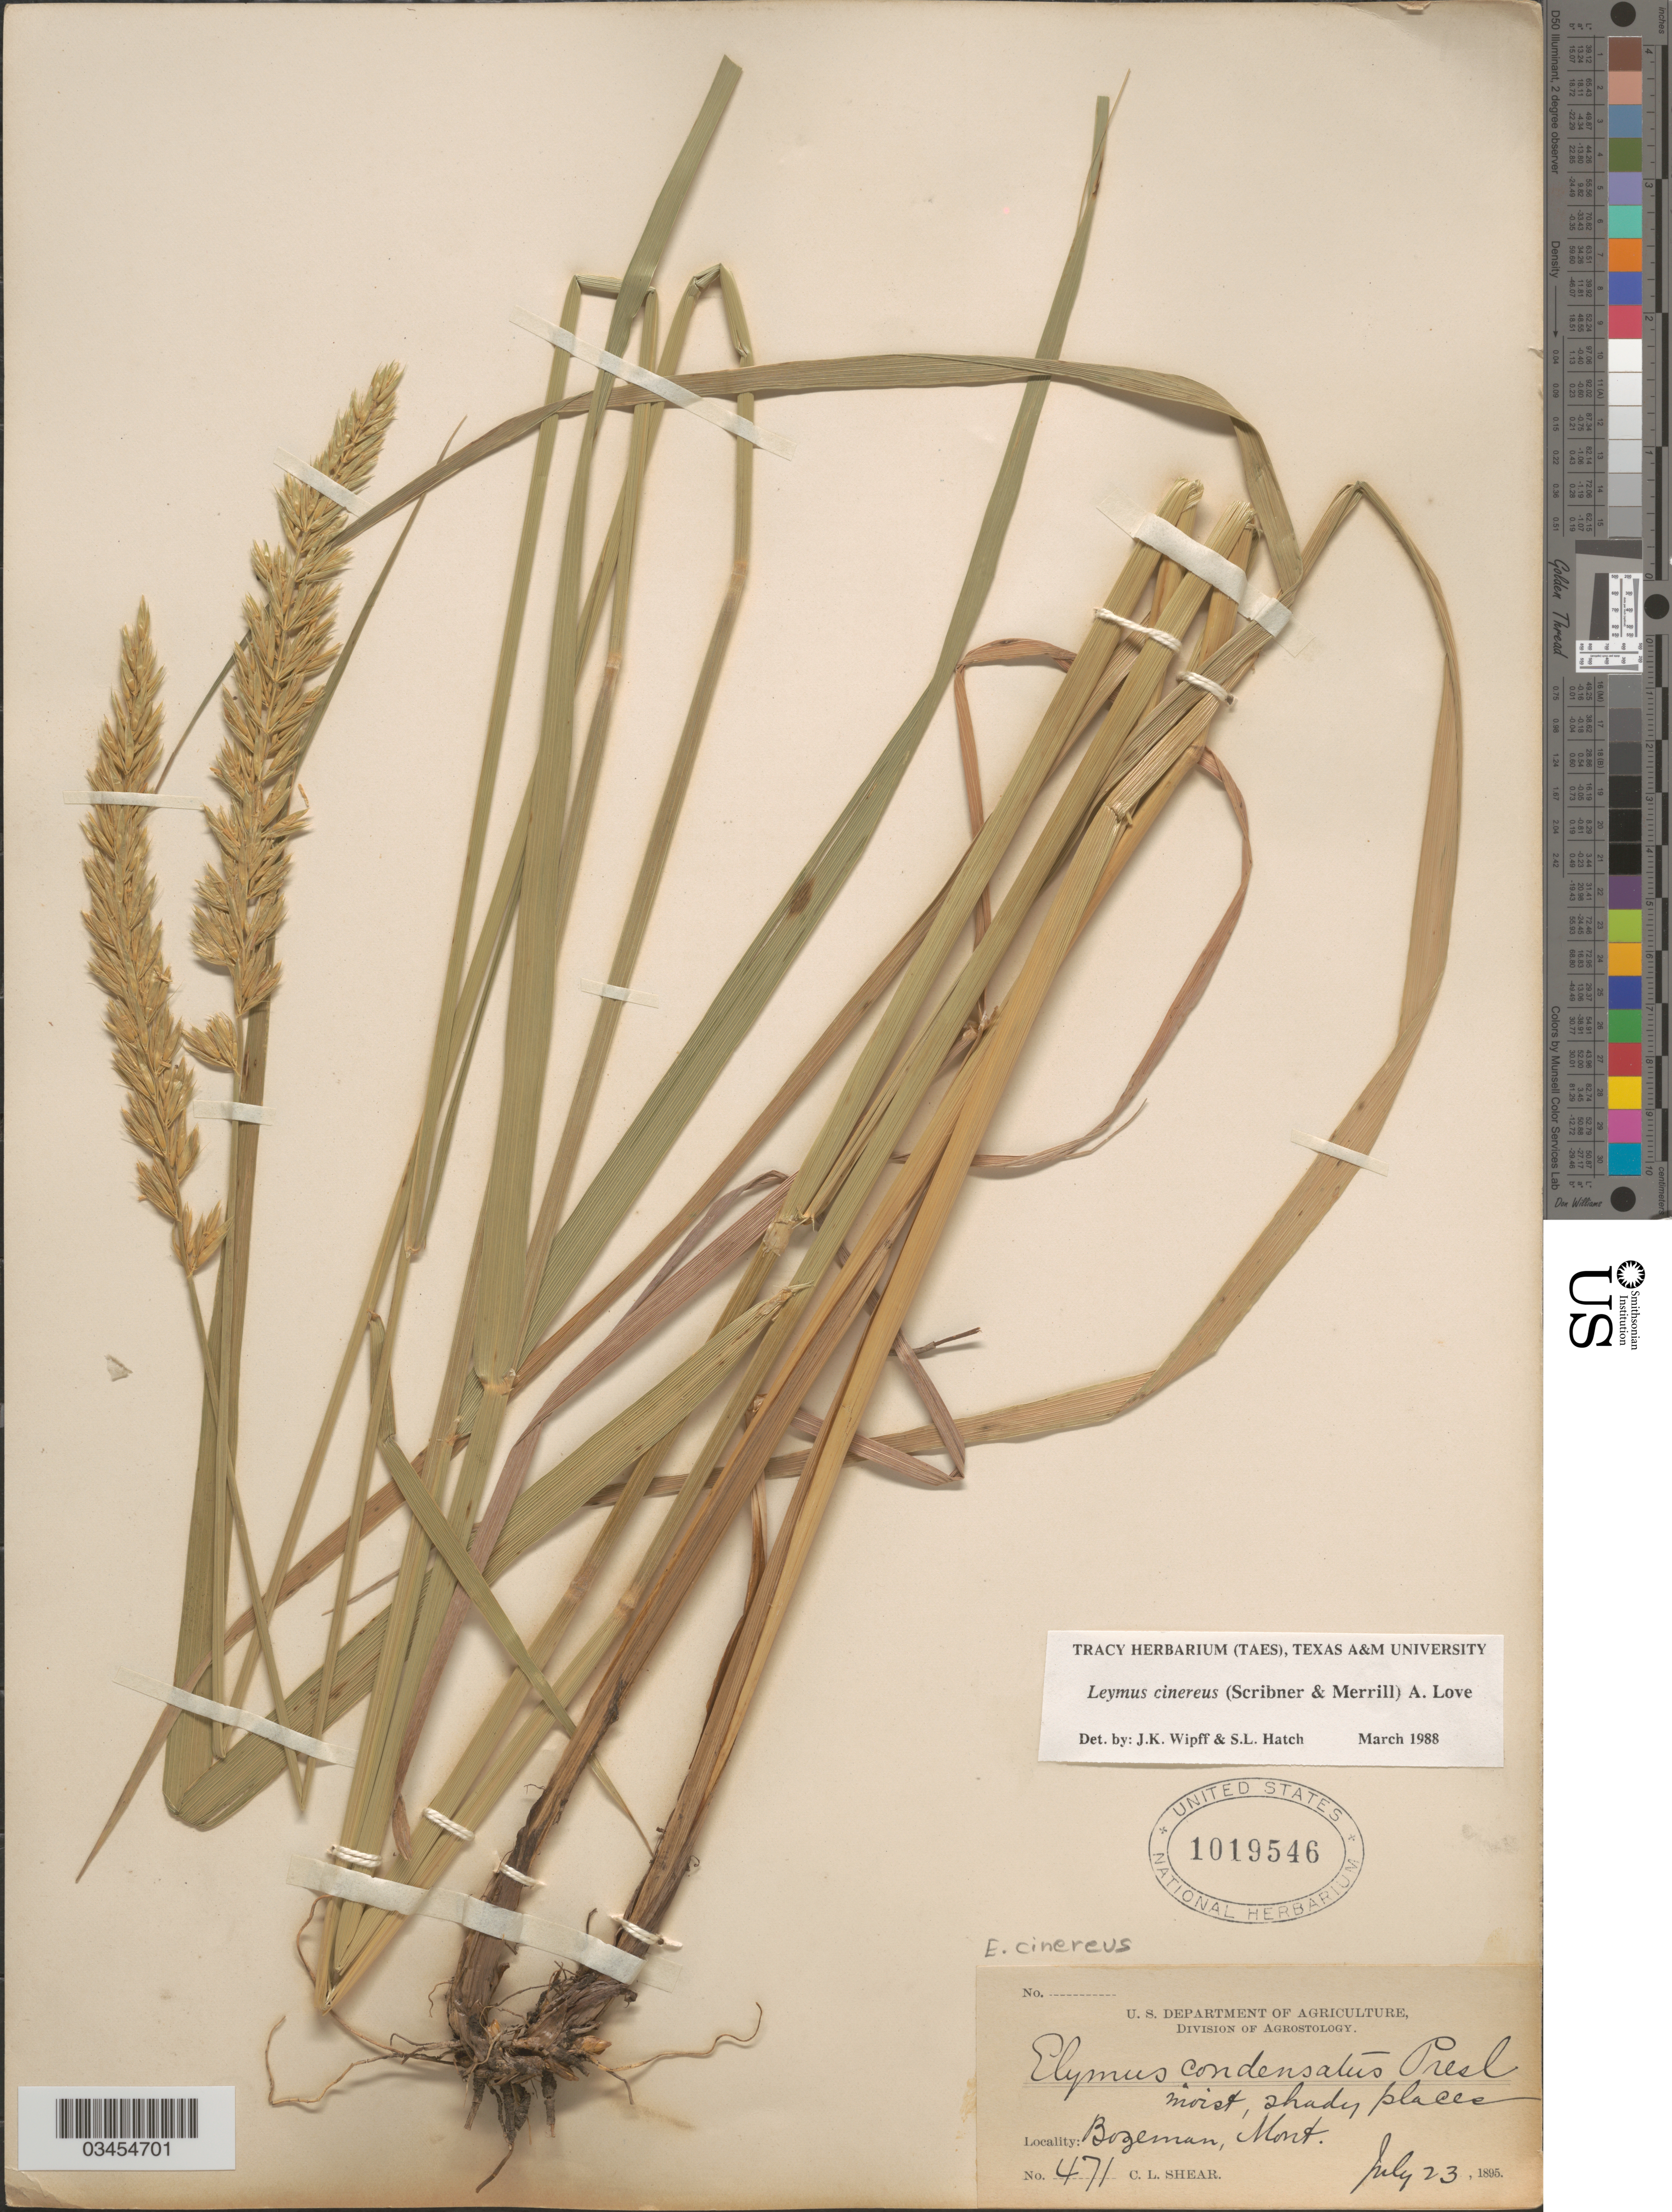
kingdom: Plantae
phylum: Tracheophyta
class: Liliopsida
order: Poales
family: Poaceae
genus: Leymus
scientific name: Leymus cinereus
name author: (Scribn. & Merr.) Á. Löve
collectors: C. L. Shear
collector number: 471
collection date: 1895-07-23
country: United States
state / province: Montana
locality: Moist, shady places. Bozeman.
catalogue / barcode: US 1019546